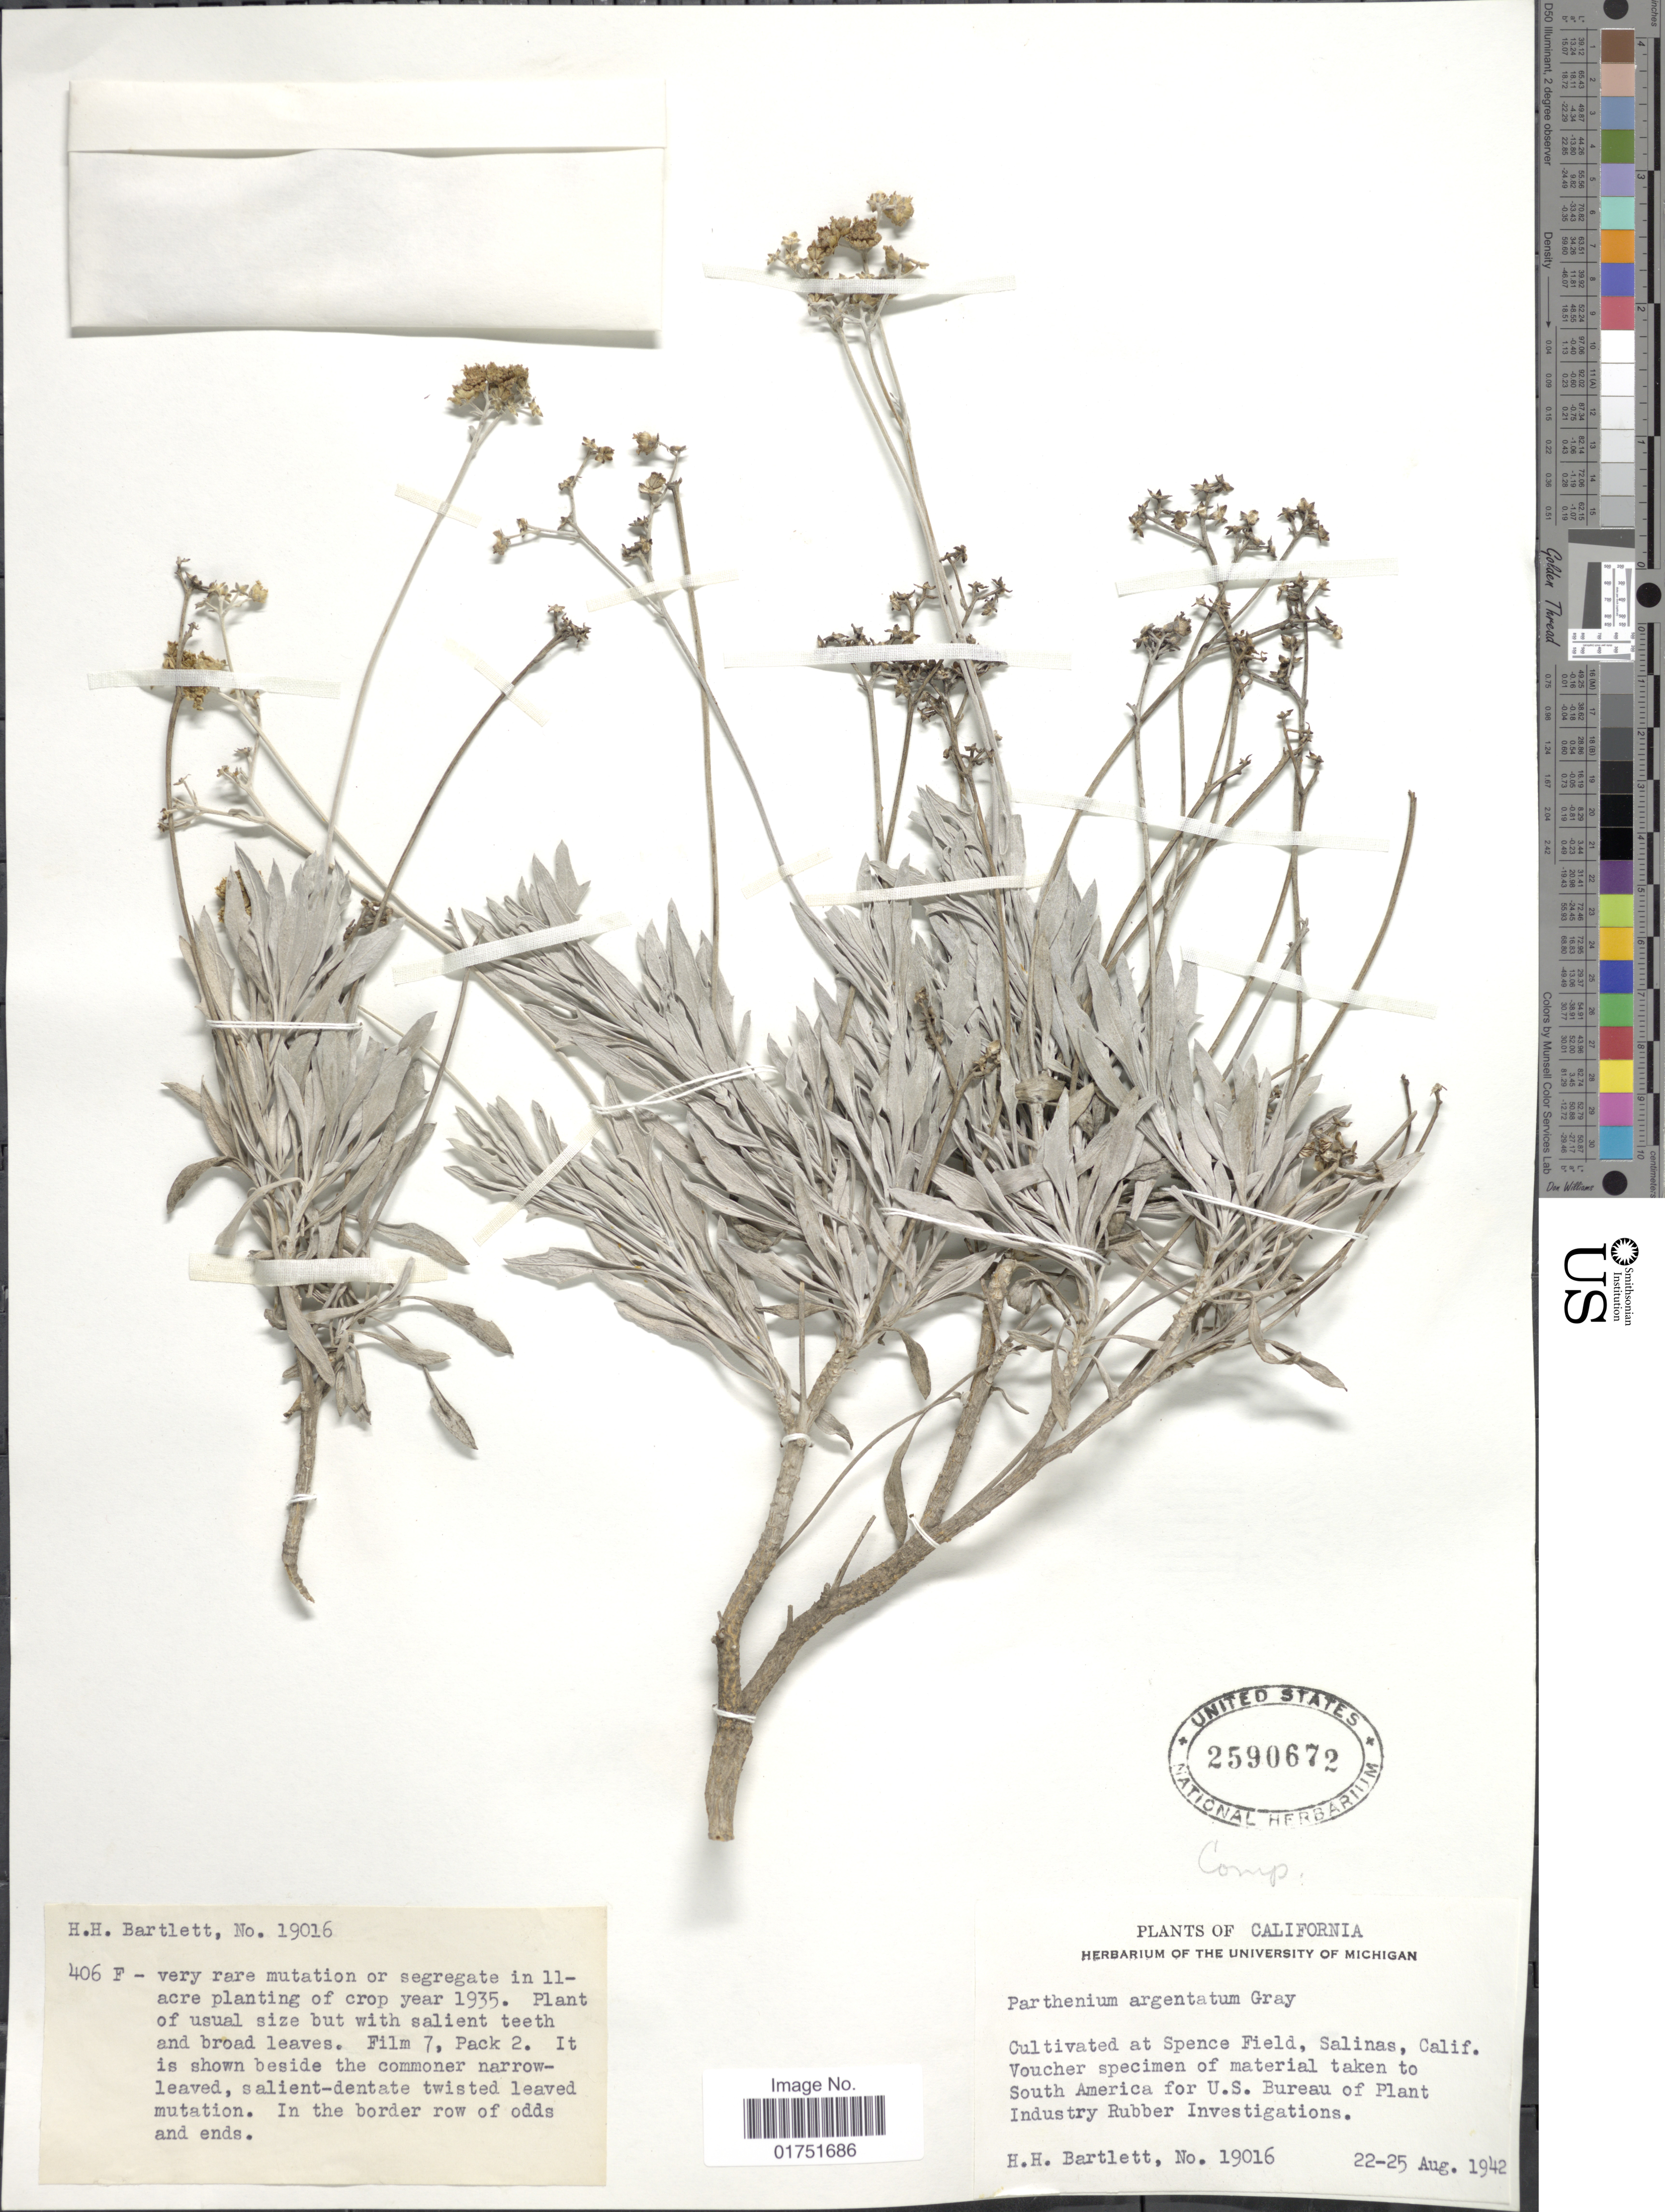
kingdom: Plantae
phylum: Tracheophyta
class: Magnoliopsida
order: Asterales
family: Asteraceae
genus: Parthenium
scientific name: Parthenium argentatum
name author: A. Gray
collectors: H. H. Bartlett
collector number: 19016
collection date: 1942-08-22/1942-08-25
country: United States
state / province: California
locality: Spence Field, Salinas, Calif.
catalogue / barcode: US 2590672